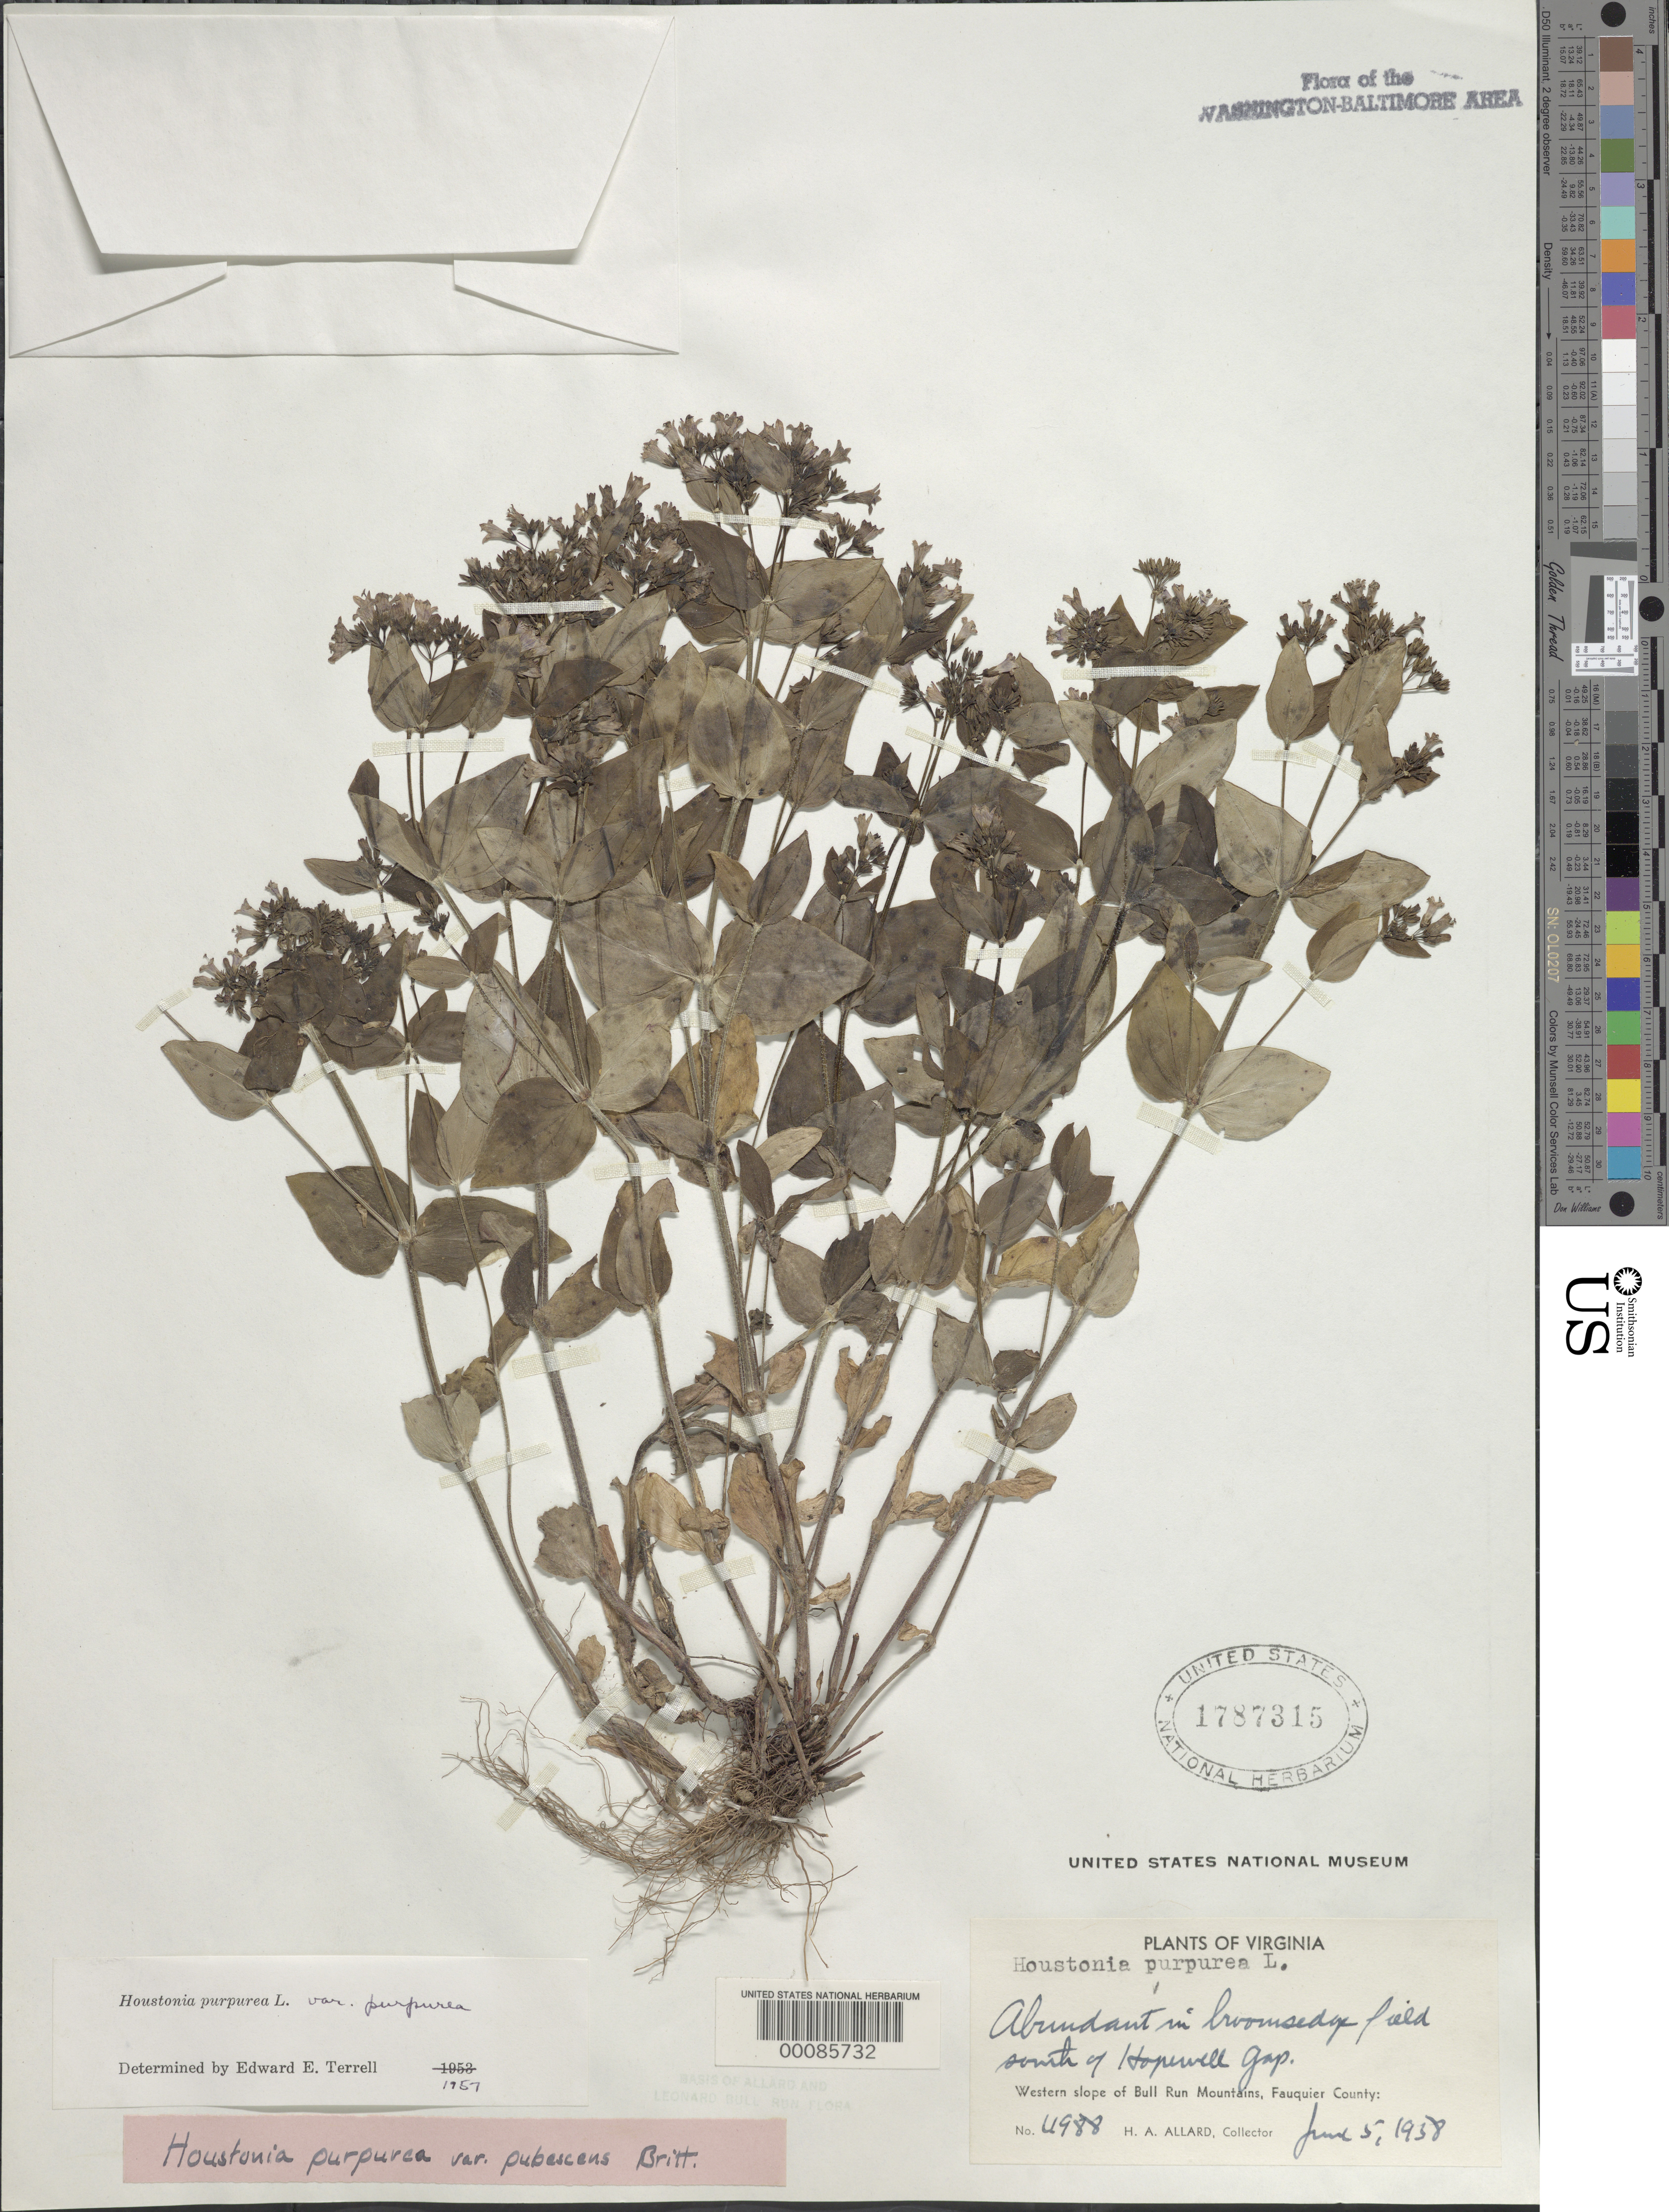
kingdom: Plantae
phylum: Tracheophyta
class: Magnoliopsida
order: Gentianales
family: Rubiaceae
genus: Houstonia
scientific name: Houstonia purpurea var. pubescens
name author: Britton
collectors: H. A. Allard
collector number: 11988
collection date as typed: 05 Jun 1938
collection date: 1938-06-05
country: United States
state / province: Virginia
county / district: Fauquier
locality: Hopewell Gap, west slope of Bull Run Mts.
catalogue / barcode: US 1787315